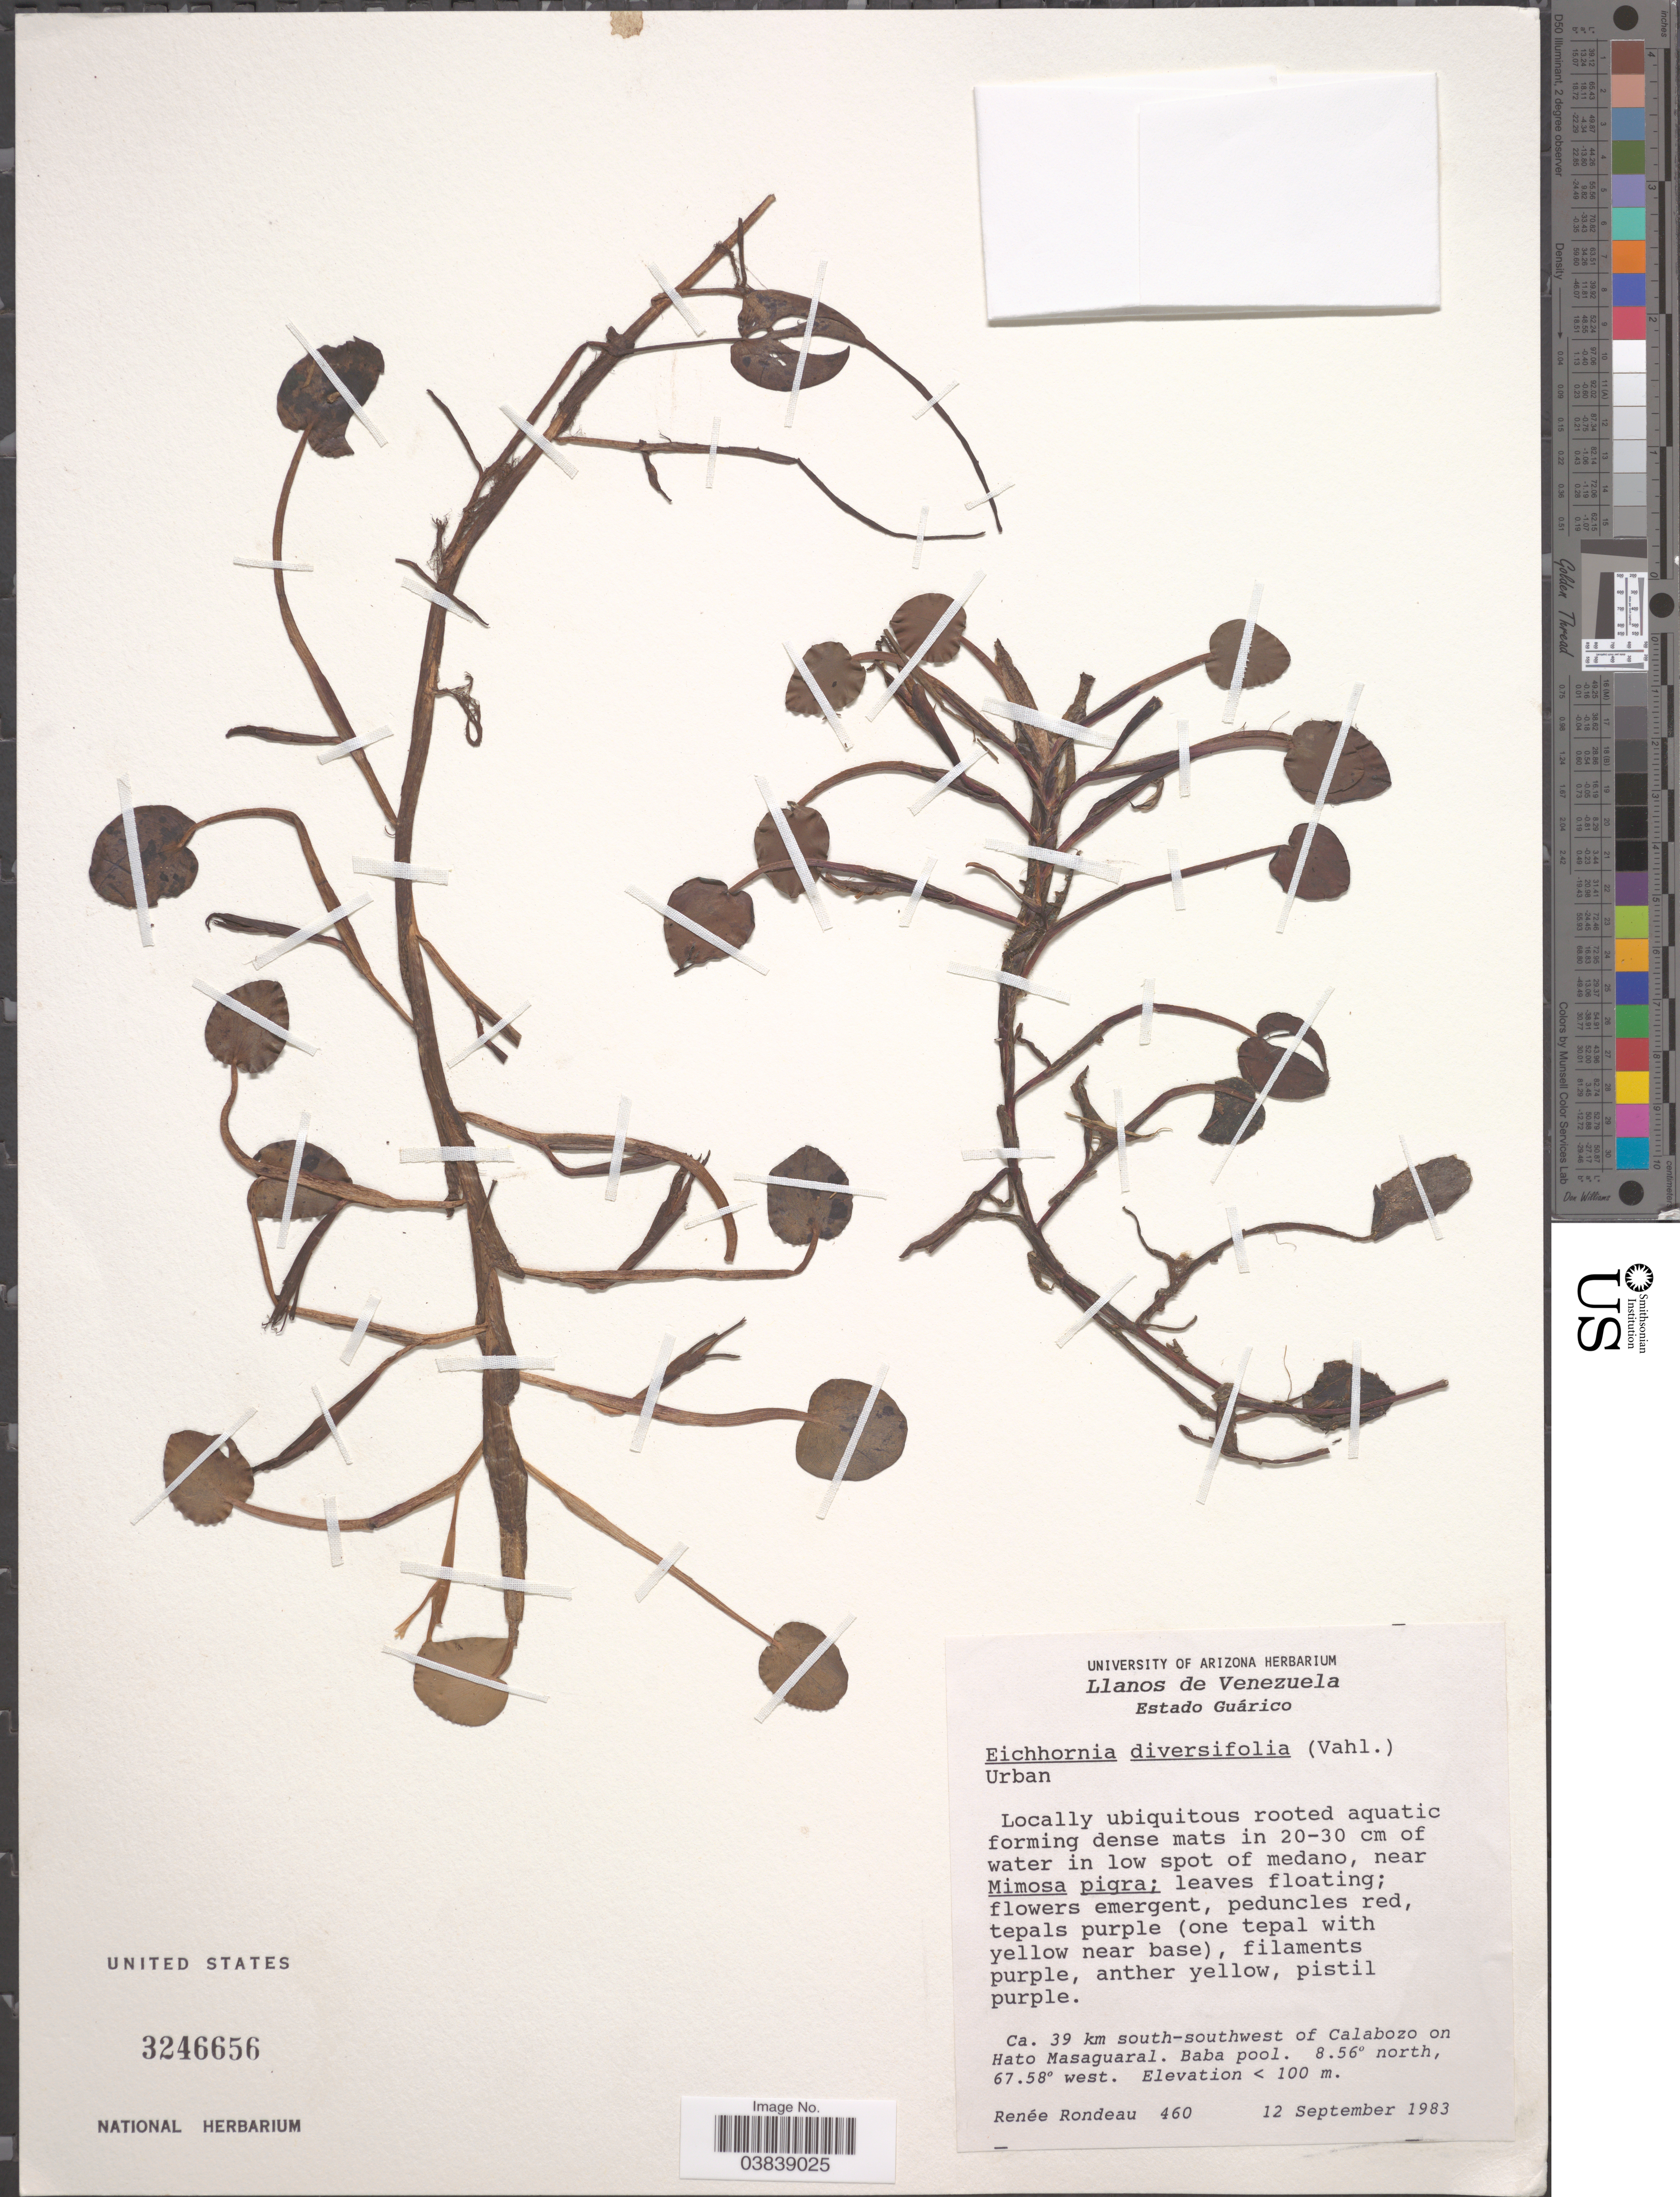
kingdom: Plantae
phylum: Tracheophyta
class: Liliopsida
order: Commelinales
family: Pontederiaceae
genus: Eichhornia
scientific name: Eichhornia diversifolia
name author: (Vahl) Urb.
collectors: R. Rondeau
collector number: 460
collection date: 1983-09-12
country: Venezuela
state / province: Guarico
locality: Ca. 39 km south-southwest of Calabozo on Hato Masaguaral.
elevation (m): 100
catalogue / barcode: US 3246656